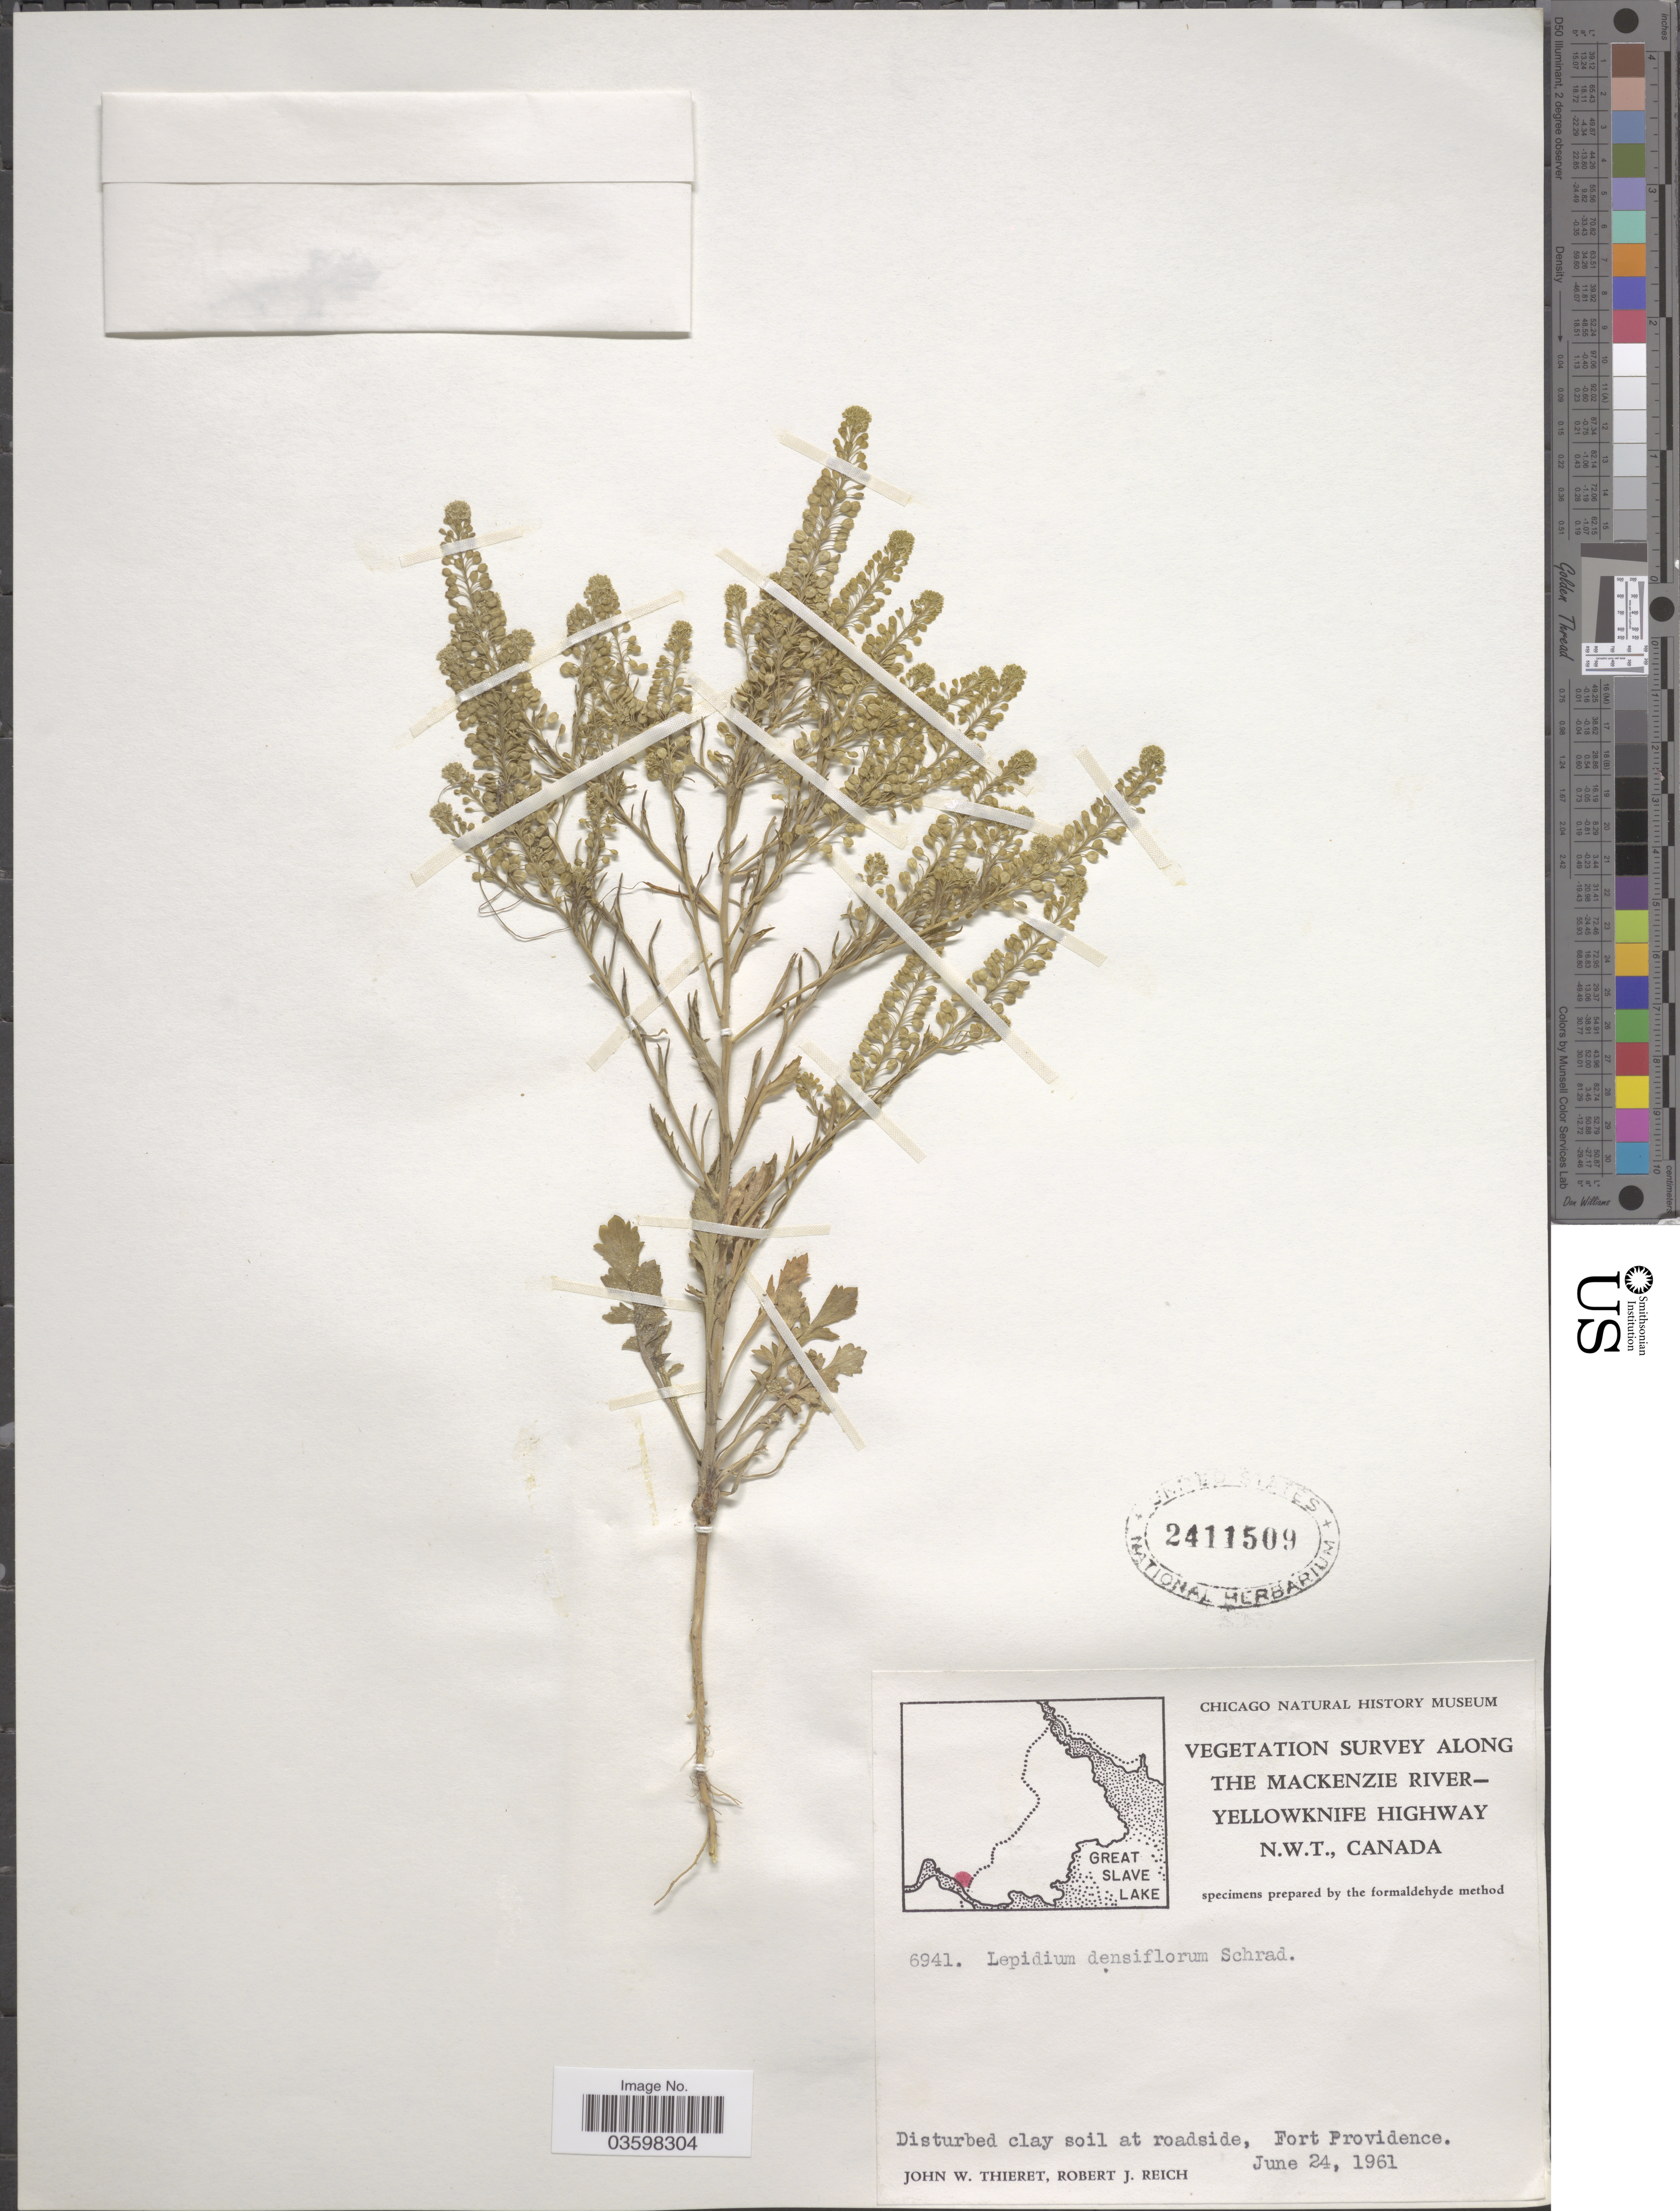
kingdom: Plantae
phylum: Tracheophyta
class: Magnoliopsida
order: Brassicales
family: Brassicaceae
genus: Lepidium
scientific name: Lepidium densiflorum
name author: Schrad.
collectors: J. W. Thieret & R. Reich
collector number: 6941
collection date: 1961-06-24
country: Canada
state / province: Northwest Territories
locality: The Mackenzie River - Yellowknife Highway. Fort Providence.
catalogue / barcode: US 2411509